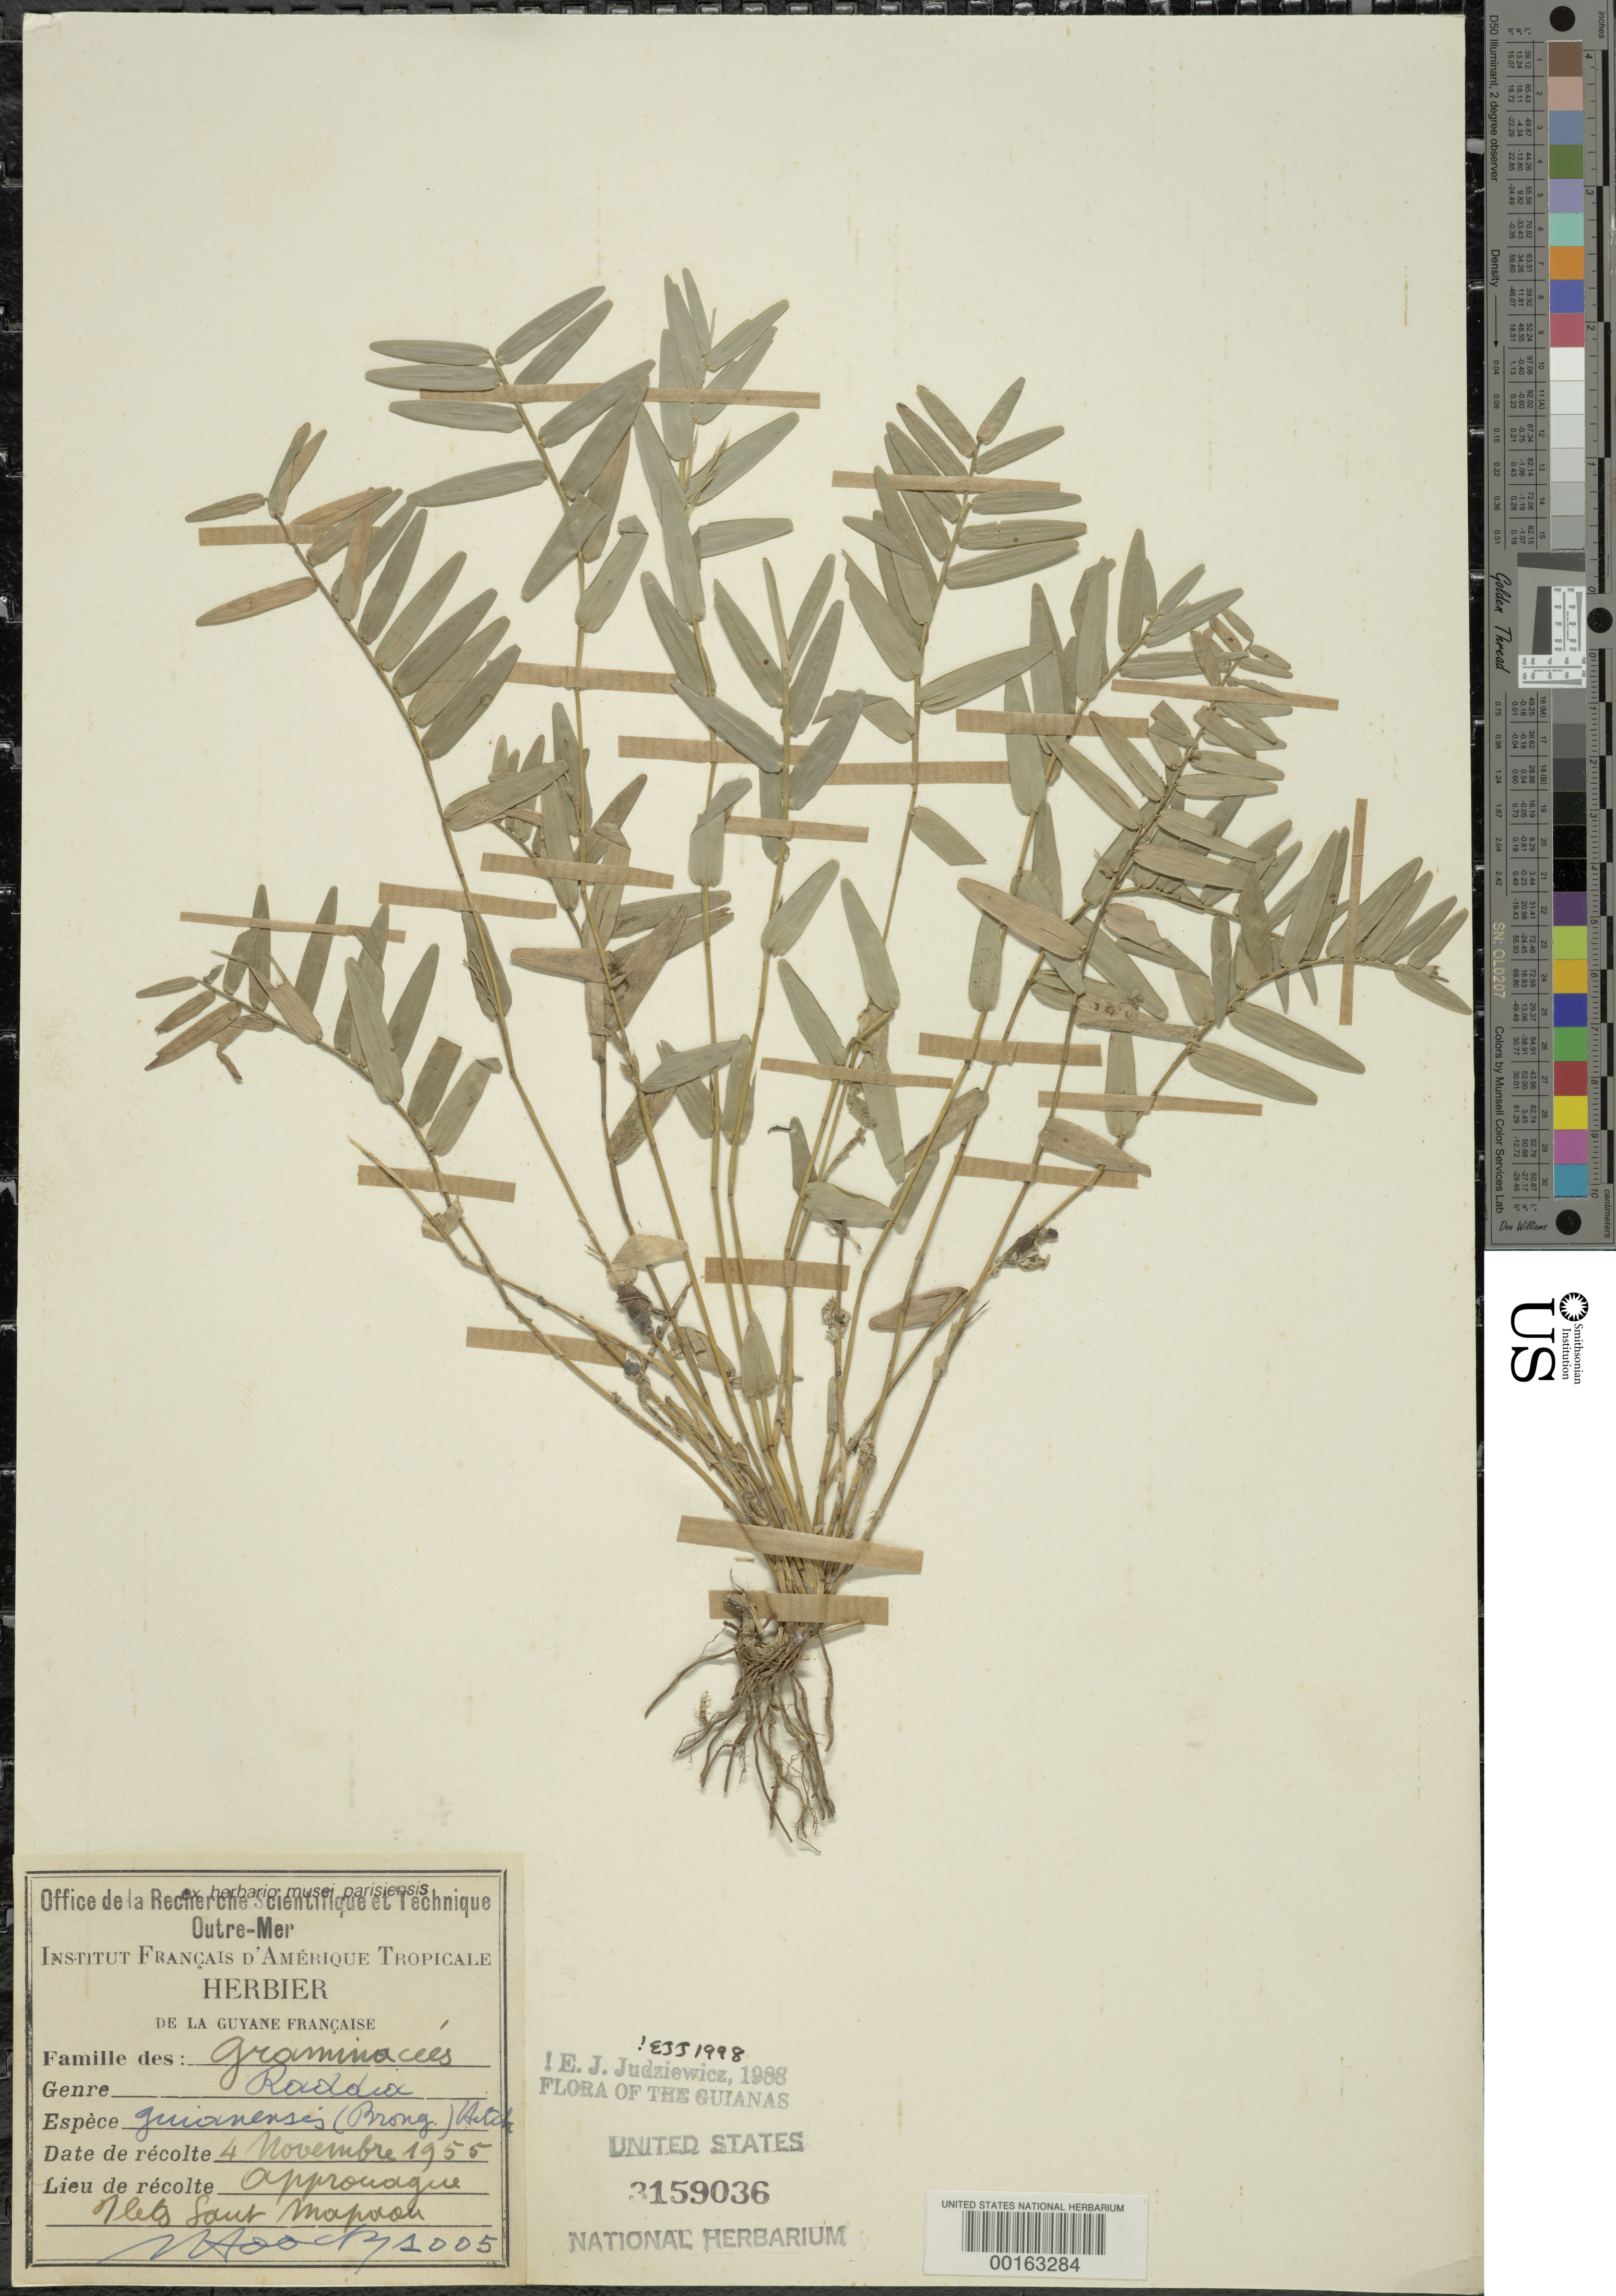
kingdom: Plantae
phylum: Tracheophyta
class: Liliopsida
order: Poales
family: Poaceae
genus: Raddia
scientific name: Raddia guianensis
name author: (Brongn.) Hitchc.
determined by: Judziewicz, E. J.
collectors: J. Hoock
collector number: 1005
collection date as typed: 04 Nov 1955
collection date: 1955-11-04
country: Guyana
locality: Approuague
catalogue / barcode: US 3159036